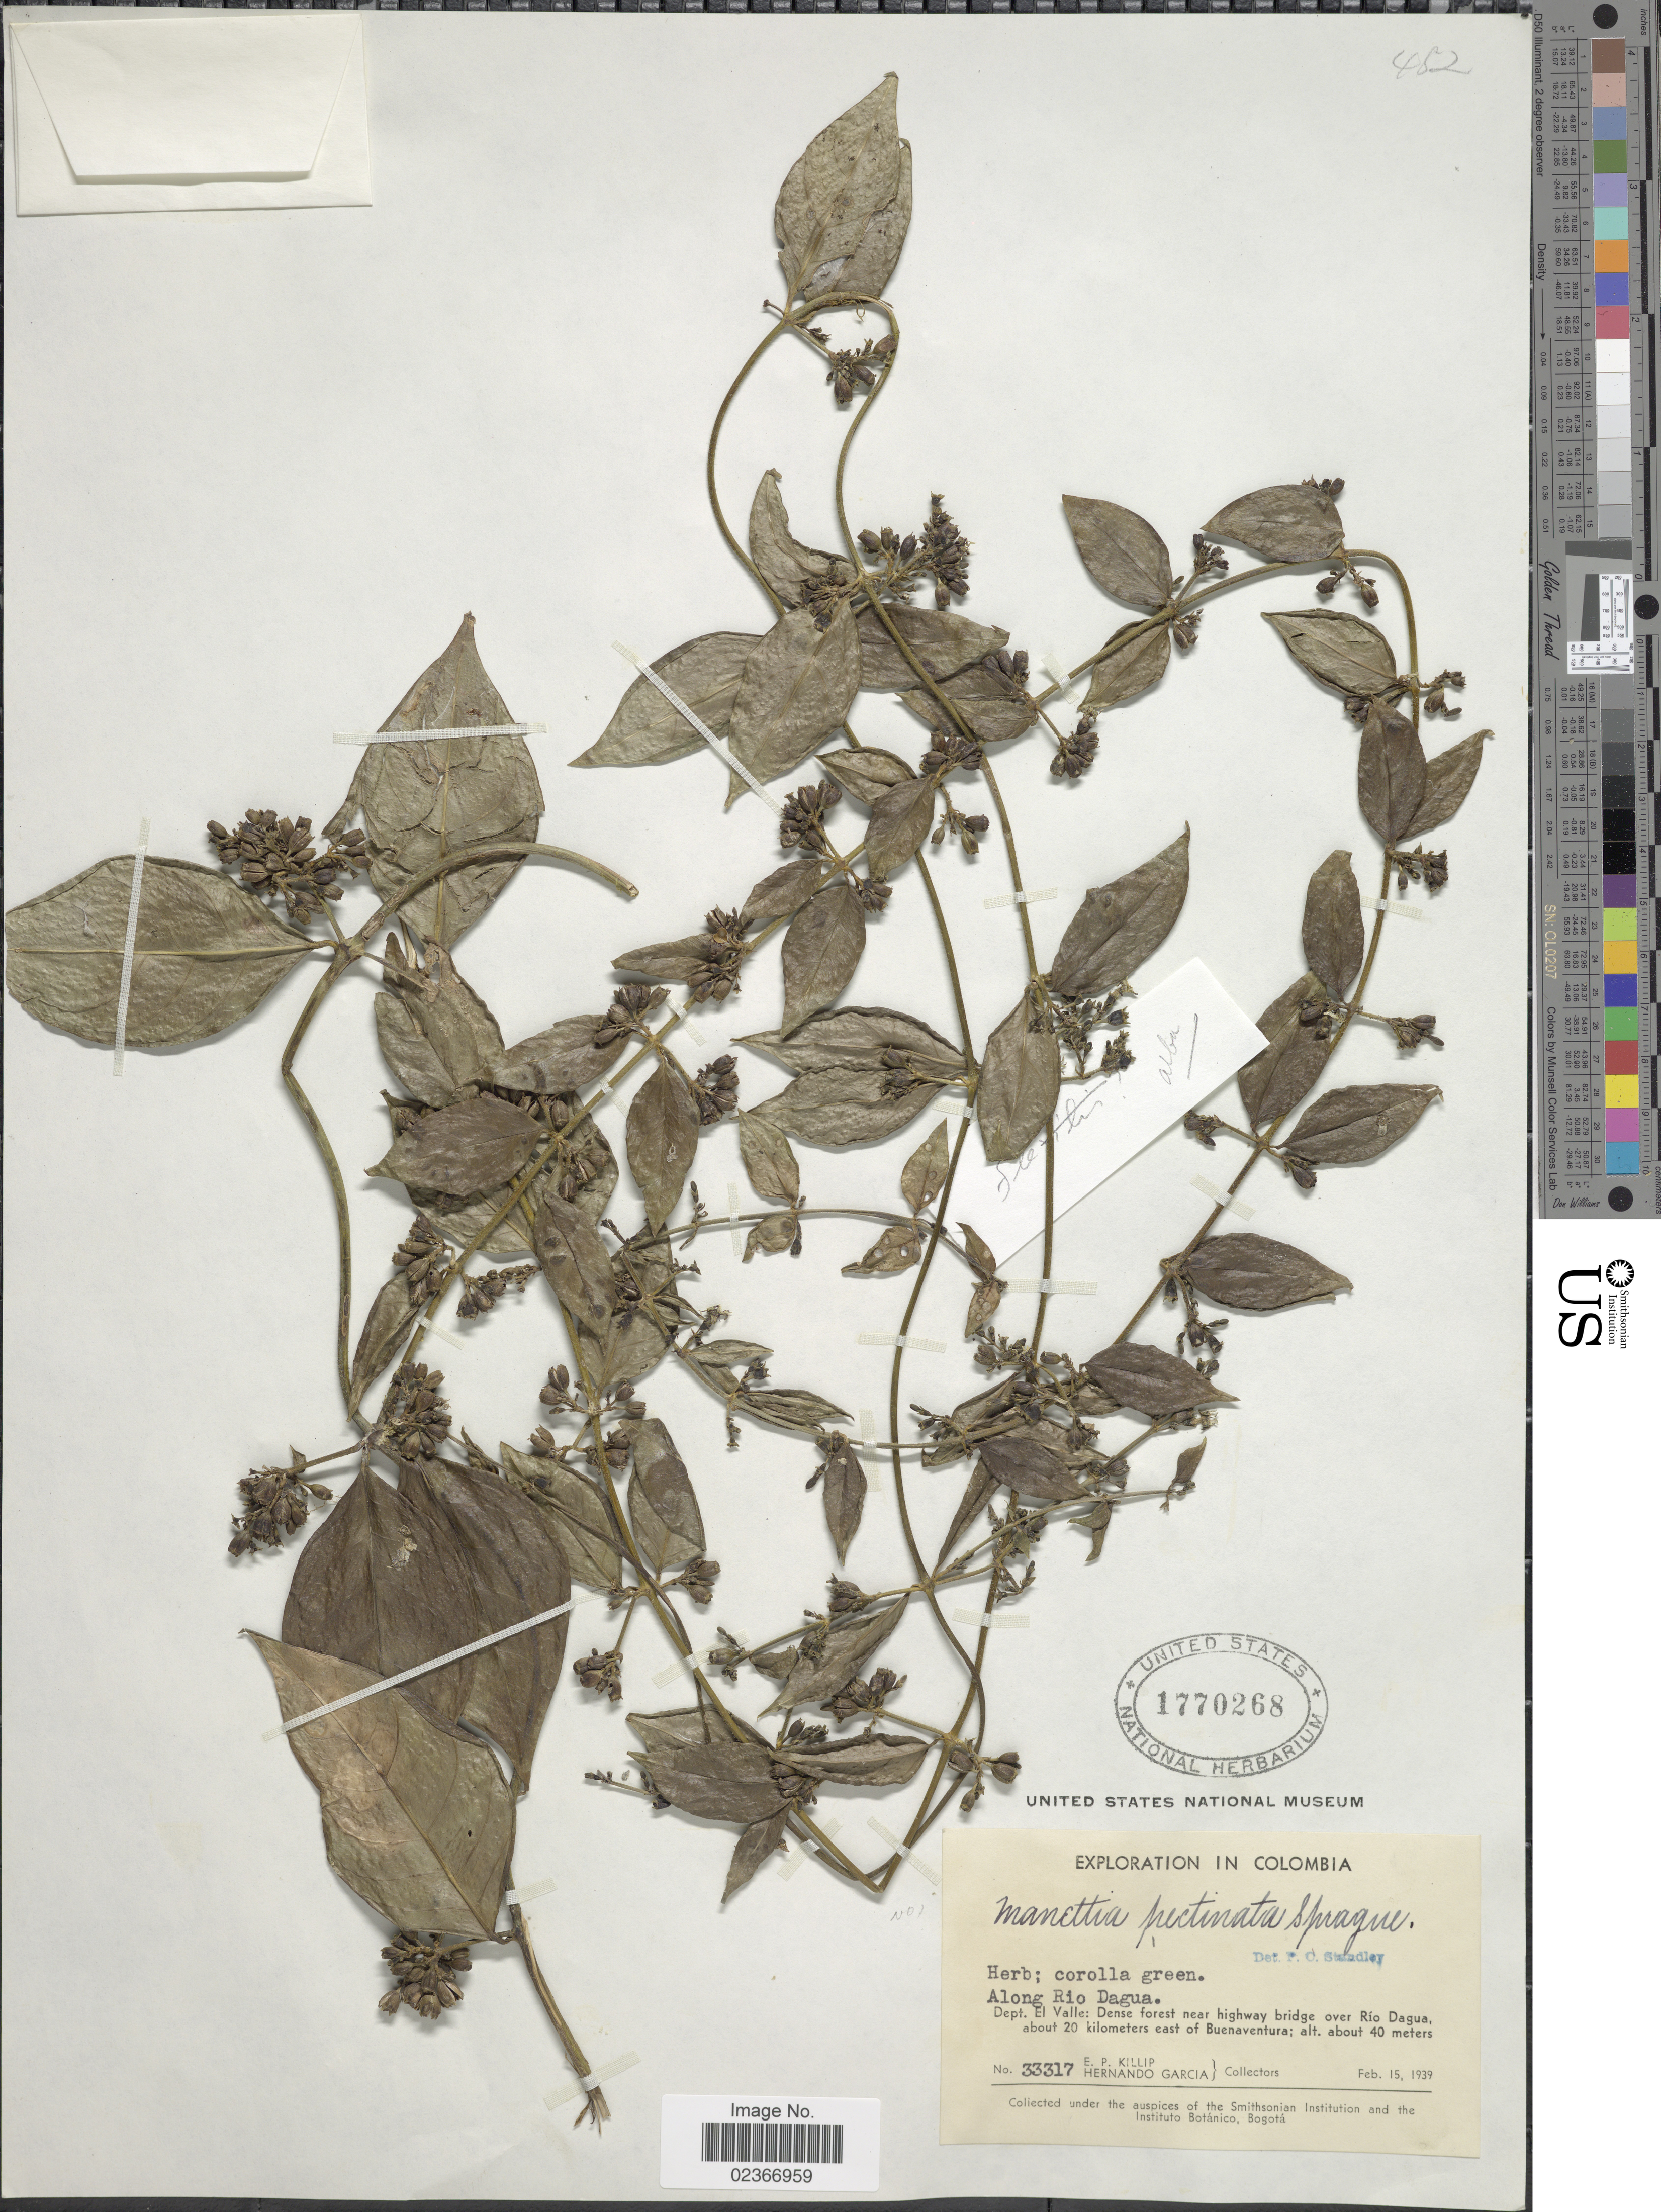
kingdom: Plantae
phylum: Tracheophyta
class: Magnoliopsida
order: Gentianales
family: Rubiaceae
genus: Manettia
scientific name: Manettia alba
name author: (Aubl.) Wernham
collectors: E. P. Killip & H. Garcia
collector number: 33317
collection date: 1939-02-15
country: Colombia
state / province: Valle del Cauca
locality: Along Rio Dagua. Dept. El Valle: Dense forest near highway bridge over Rio Dagua, about 20 kilometers east of Buenaventura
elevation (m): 40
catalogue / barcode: US 1770268